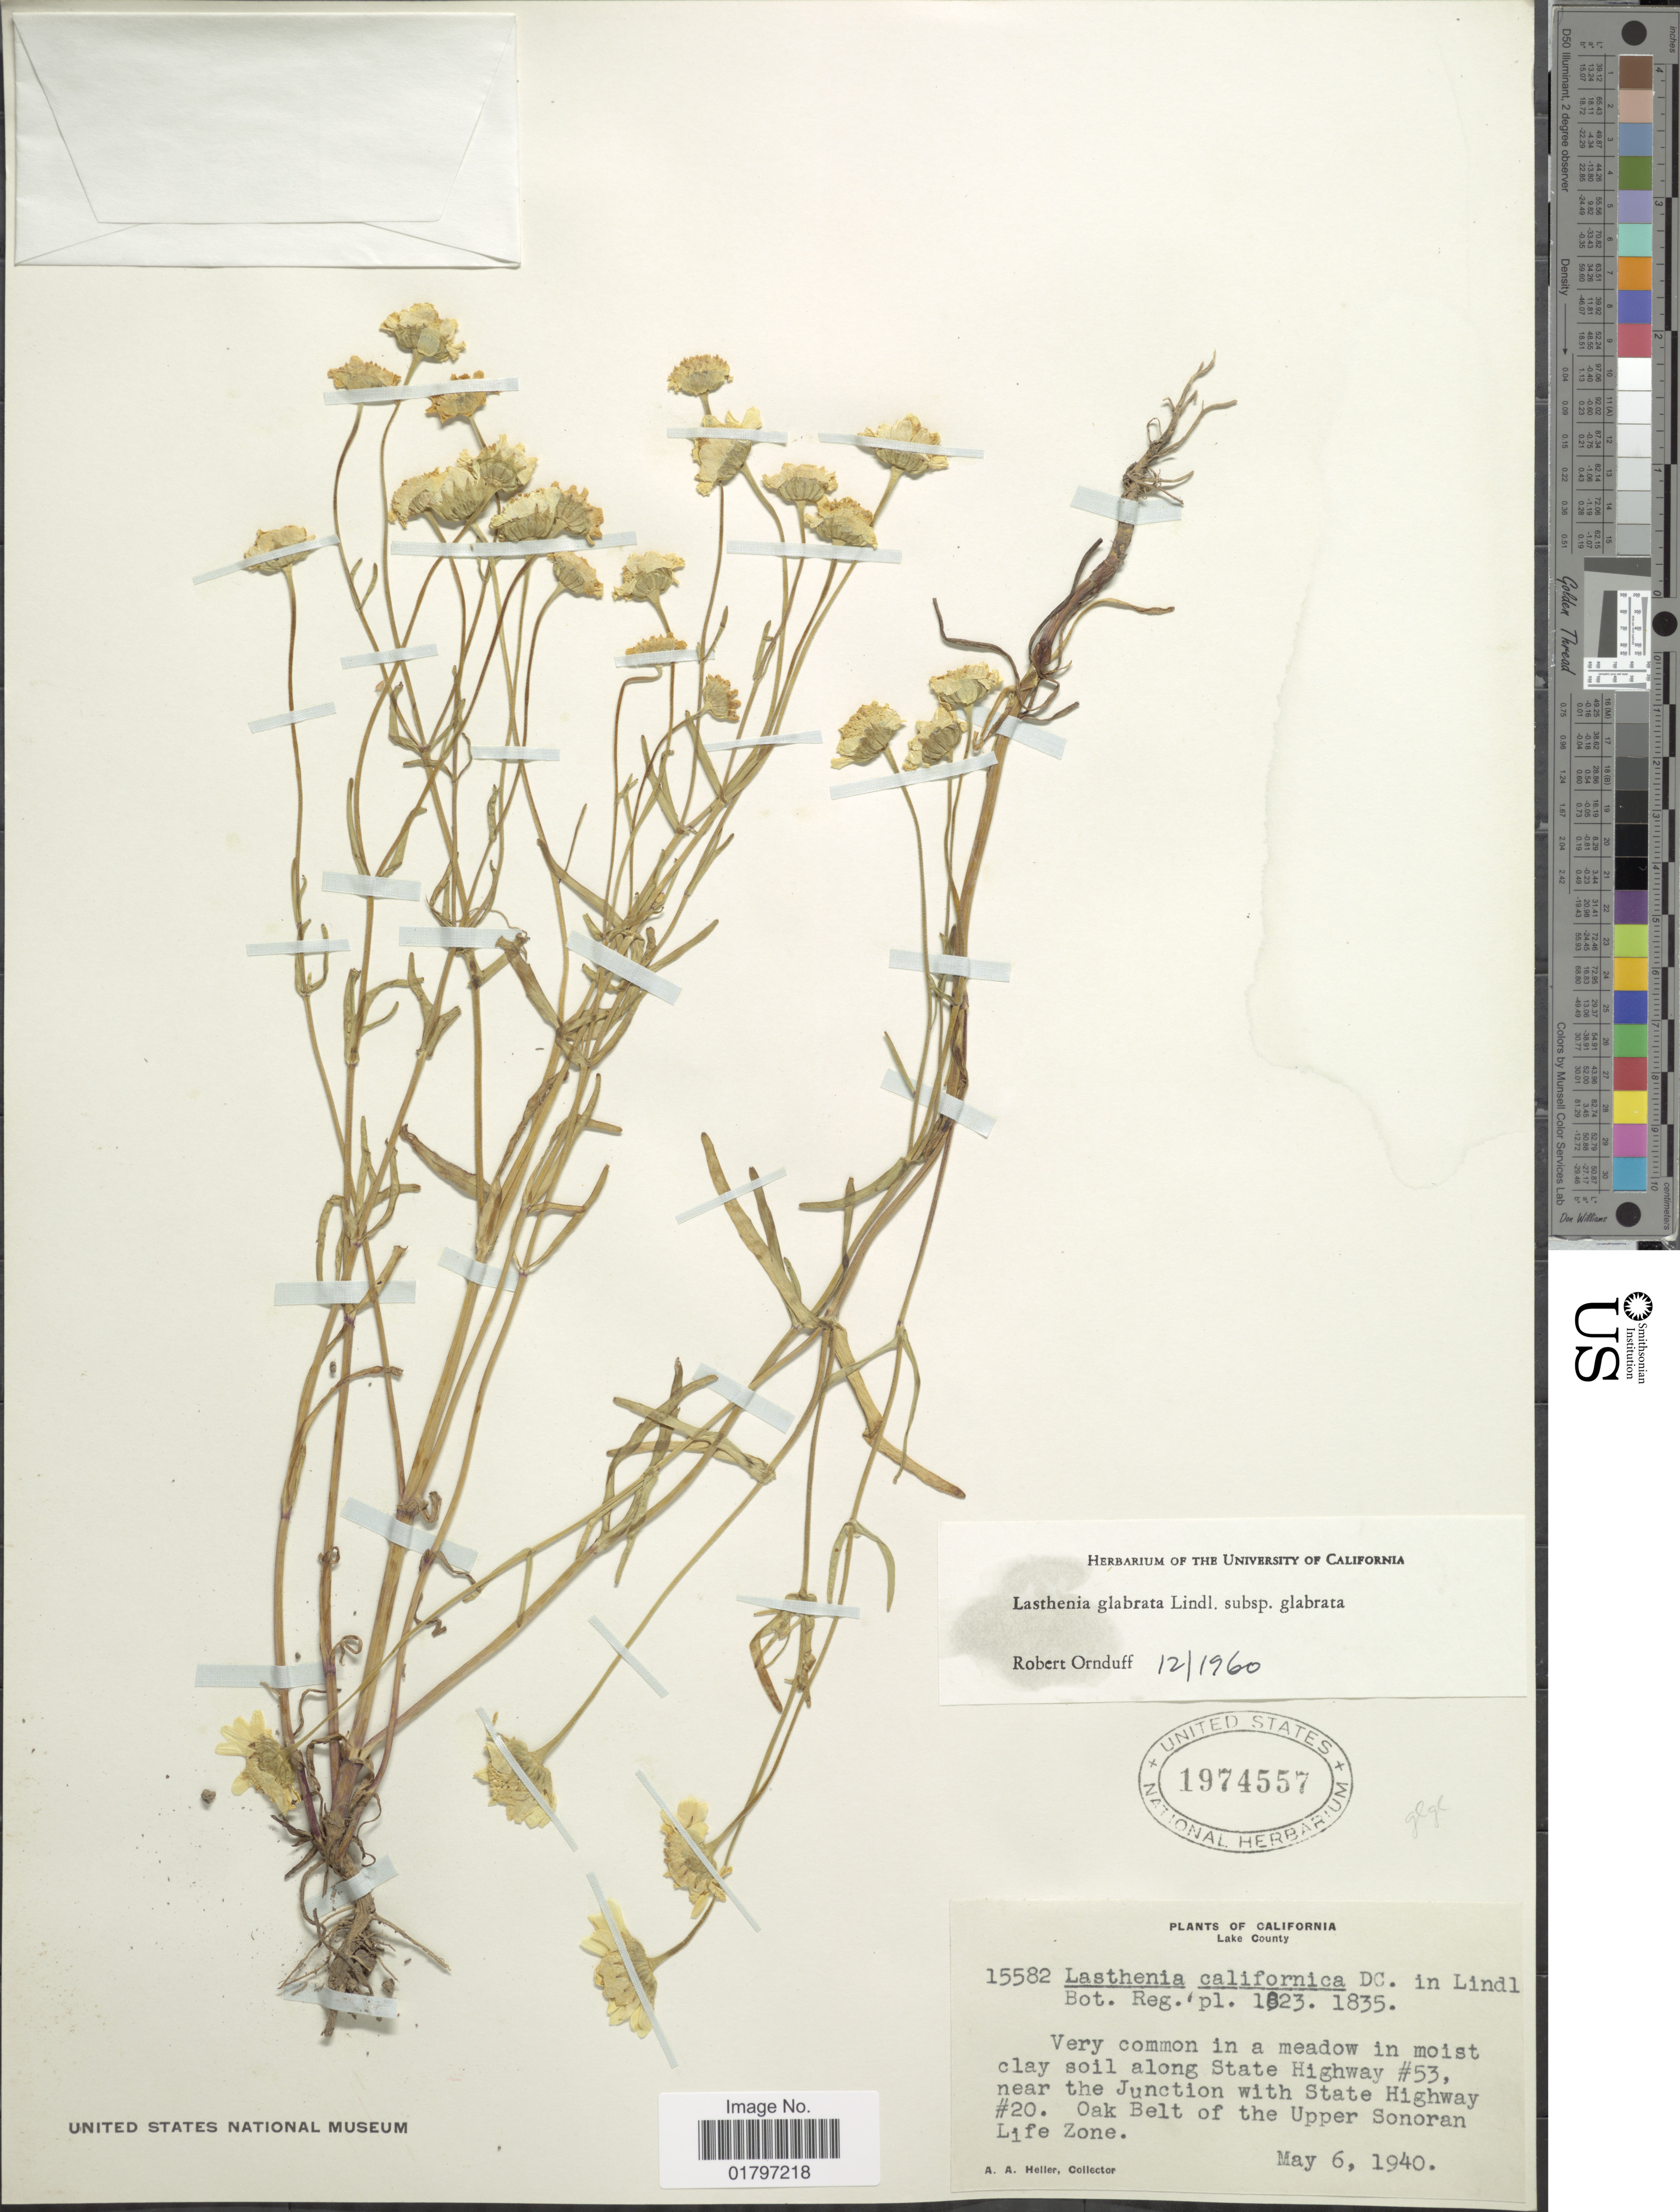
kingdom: Plantae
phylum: Tracheophyta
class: Magnoliopsida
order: Asterales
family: Asteraceae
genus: Lasthenia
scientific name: Lasthenia glabrata subsp. glabrata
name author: Lindl.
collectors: A. A. Heller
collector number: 15582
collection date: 1940-05-06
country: United States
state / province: California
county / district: Lake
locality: Lake County. Very common in a meadow in moist clay soil along State Highway #53, near the Junction with State Highway #20. Oak Belt of the Upper Sonoran Life Zone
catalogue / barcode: US 1974557